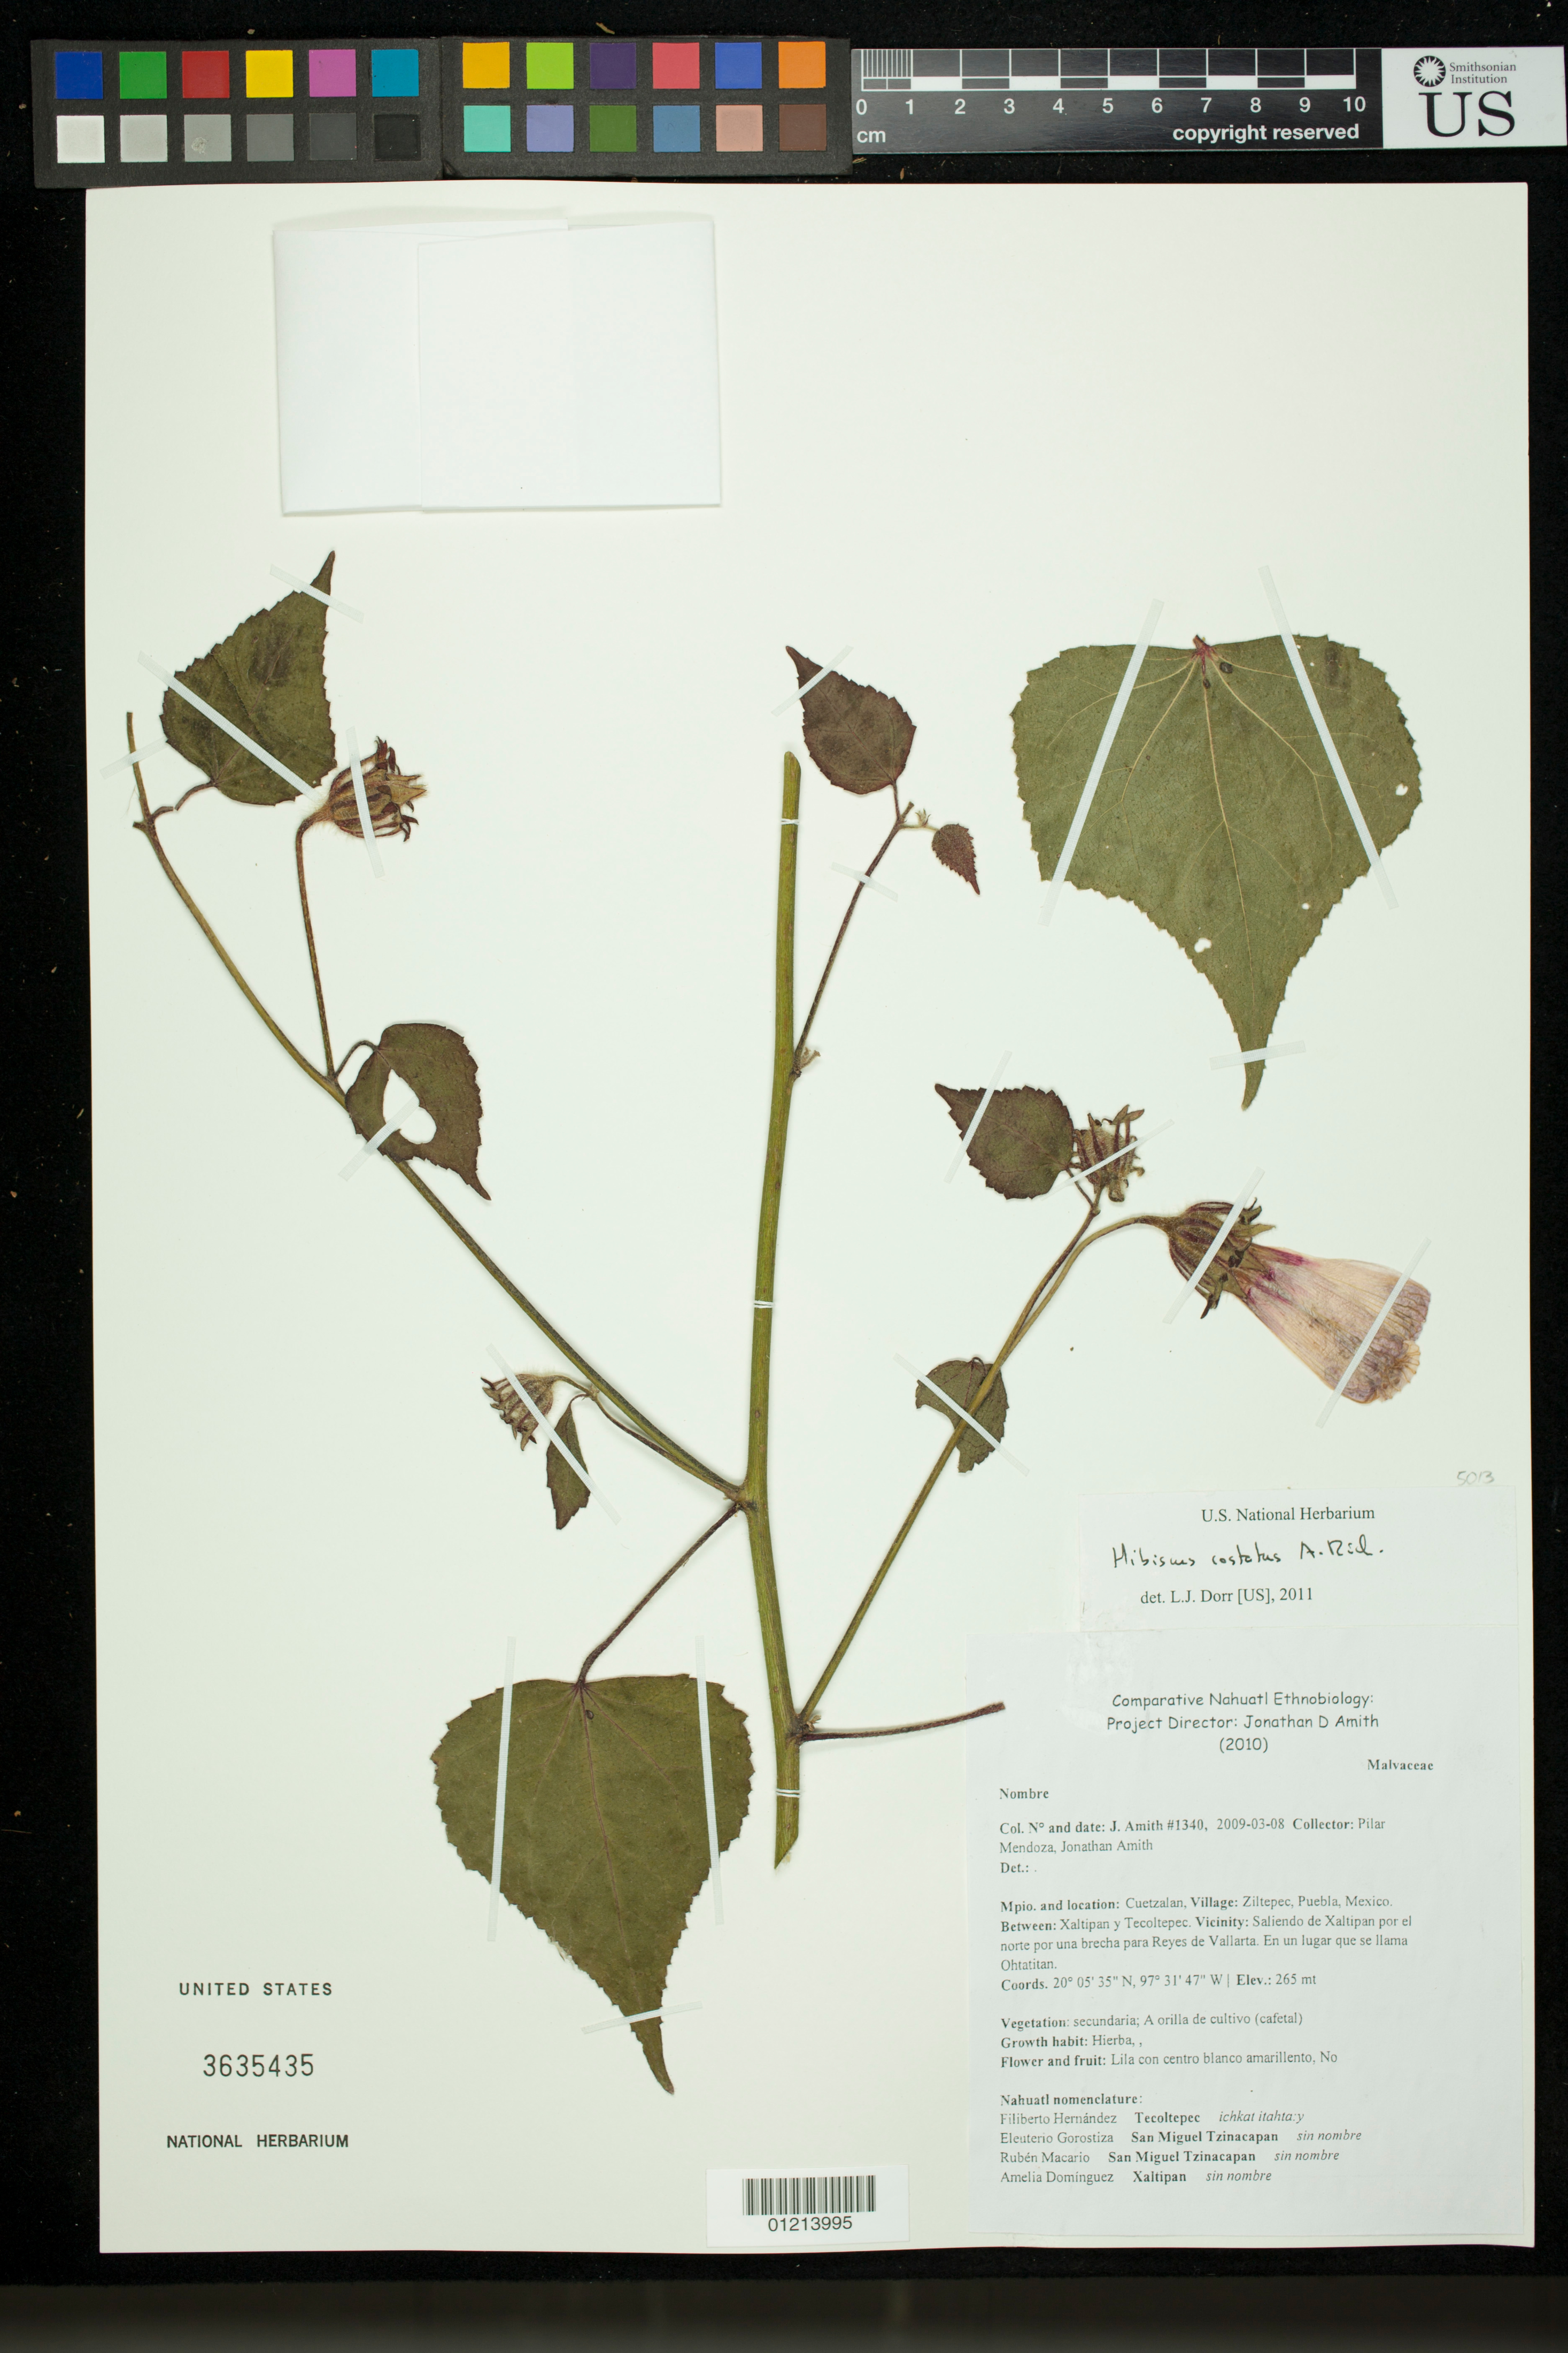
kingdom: Plantae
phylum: Tracheophyta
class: Magnoliopsida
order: Malvales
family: Malvaceae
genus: Sabdariffa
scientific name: Sabdariffa costata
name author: (A. Rich.) M.M. Hanes & R.L. Barrett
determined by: Dorr, Laurence J., Curator (BOT), Smithsonian Institution - National Museum of Natural History (UNITED STATES)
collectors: J. D. Amith & P. Mendoza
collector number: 1340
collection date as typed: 03 Aug 2009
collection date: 2009-08-03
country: Mexico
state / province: Puebla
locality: Mpio. Cuetzalan, Village: Ziltepec, Puebla, Mexico. Between Xaltipan and Tecoltepec. Vicinity: Saliendo de Xaltipan por el norte por una brecha para Reyes de Vallarta. En un lugar que se llama Ohtatitan.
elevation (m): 265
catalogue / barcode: US 3635435